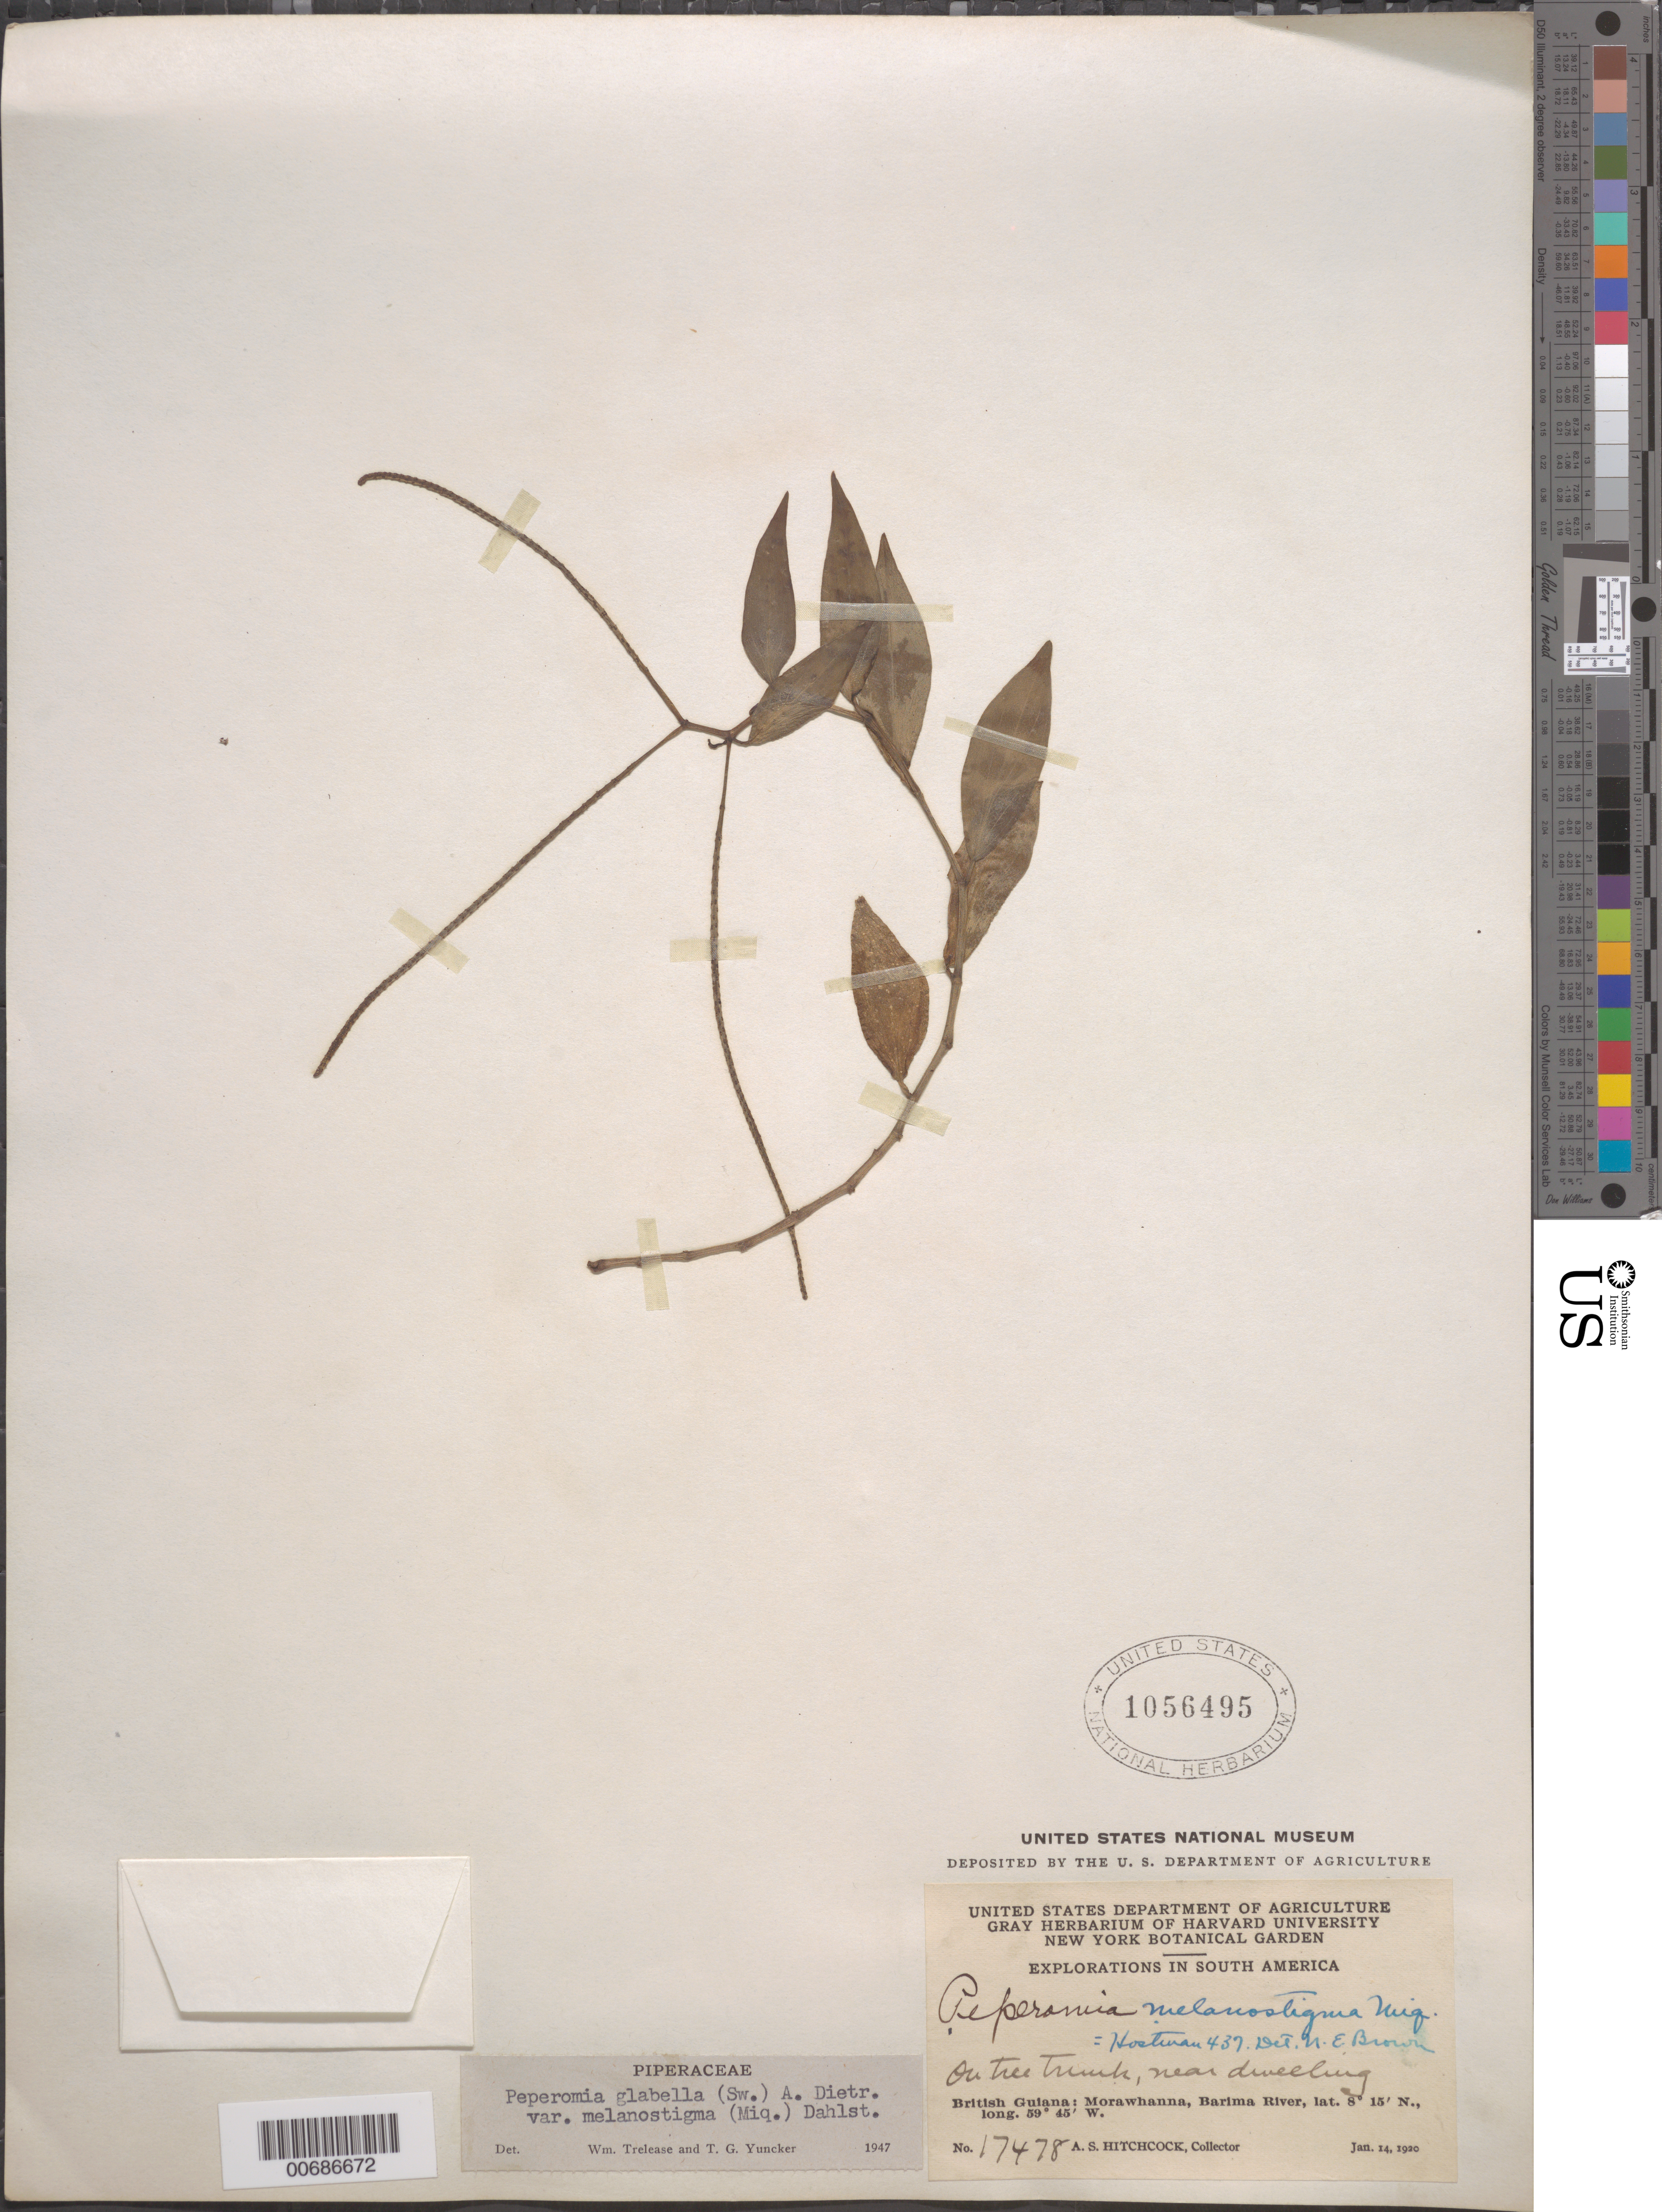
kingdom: Plantae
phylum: Tracheophyta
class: Magnoliopsida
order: Piperales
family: Piperaceae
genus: Peperomia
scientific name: Peperomia glabella var. melanostigma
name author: (Miq.) Dahlst.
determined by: Trelease, W.; Yuncker, T. G.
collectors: A. S. Hitchcock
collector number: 17478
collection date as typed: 14-Jan-20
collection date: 1920-01-14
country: Guyana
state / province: Barima-Waini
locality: Morawhanna, vic., Barima R.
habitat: On tree trunk, near dwelling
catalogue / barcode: US 1056495